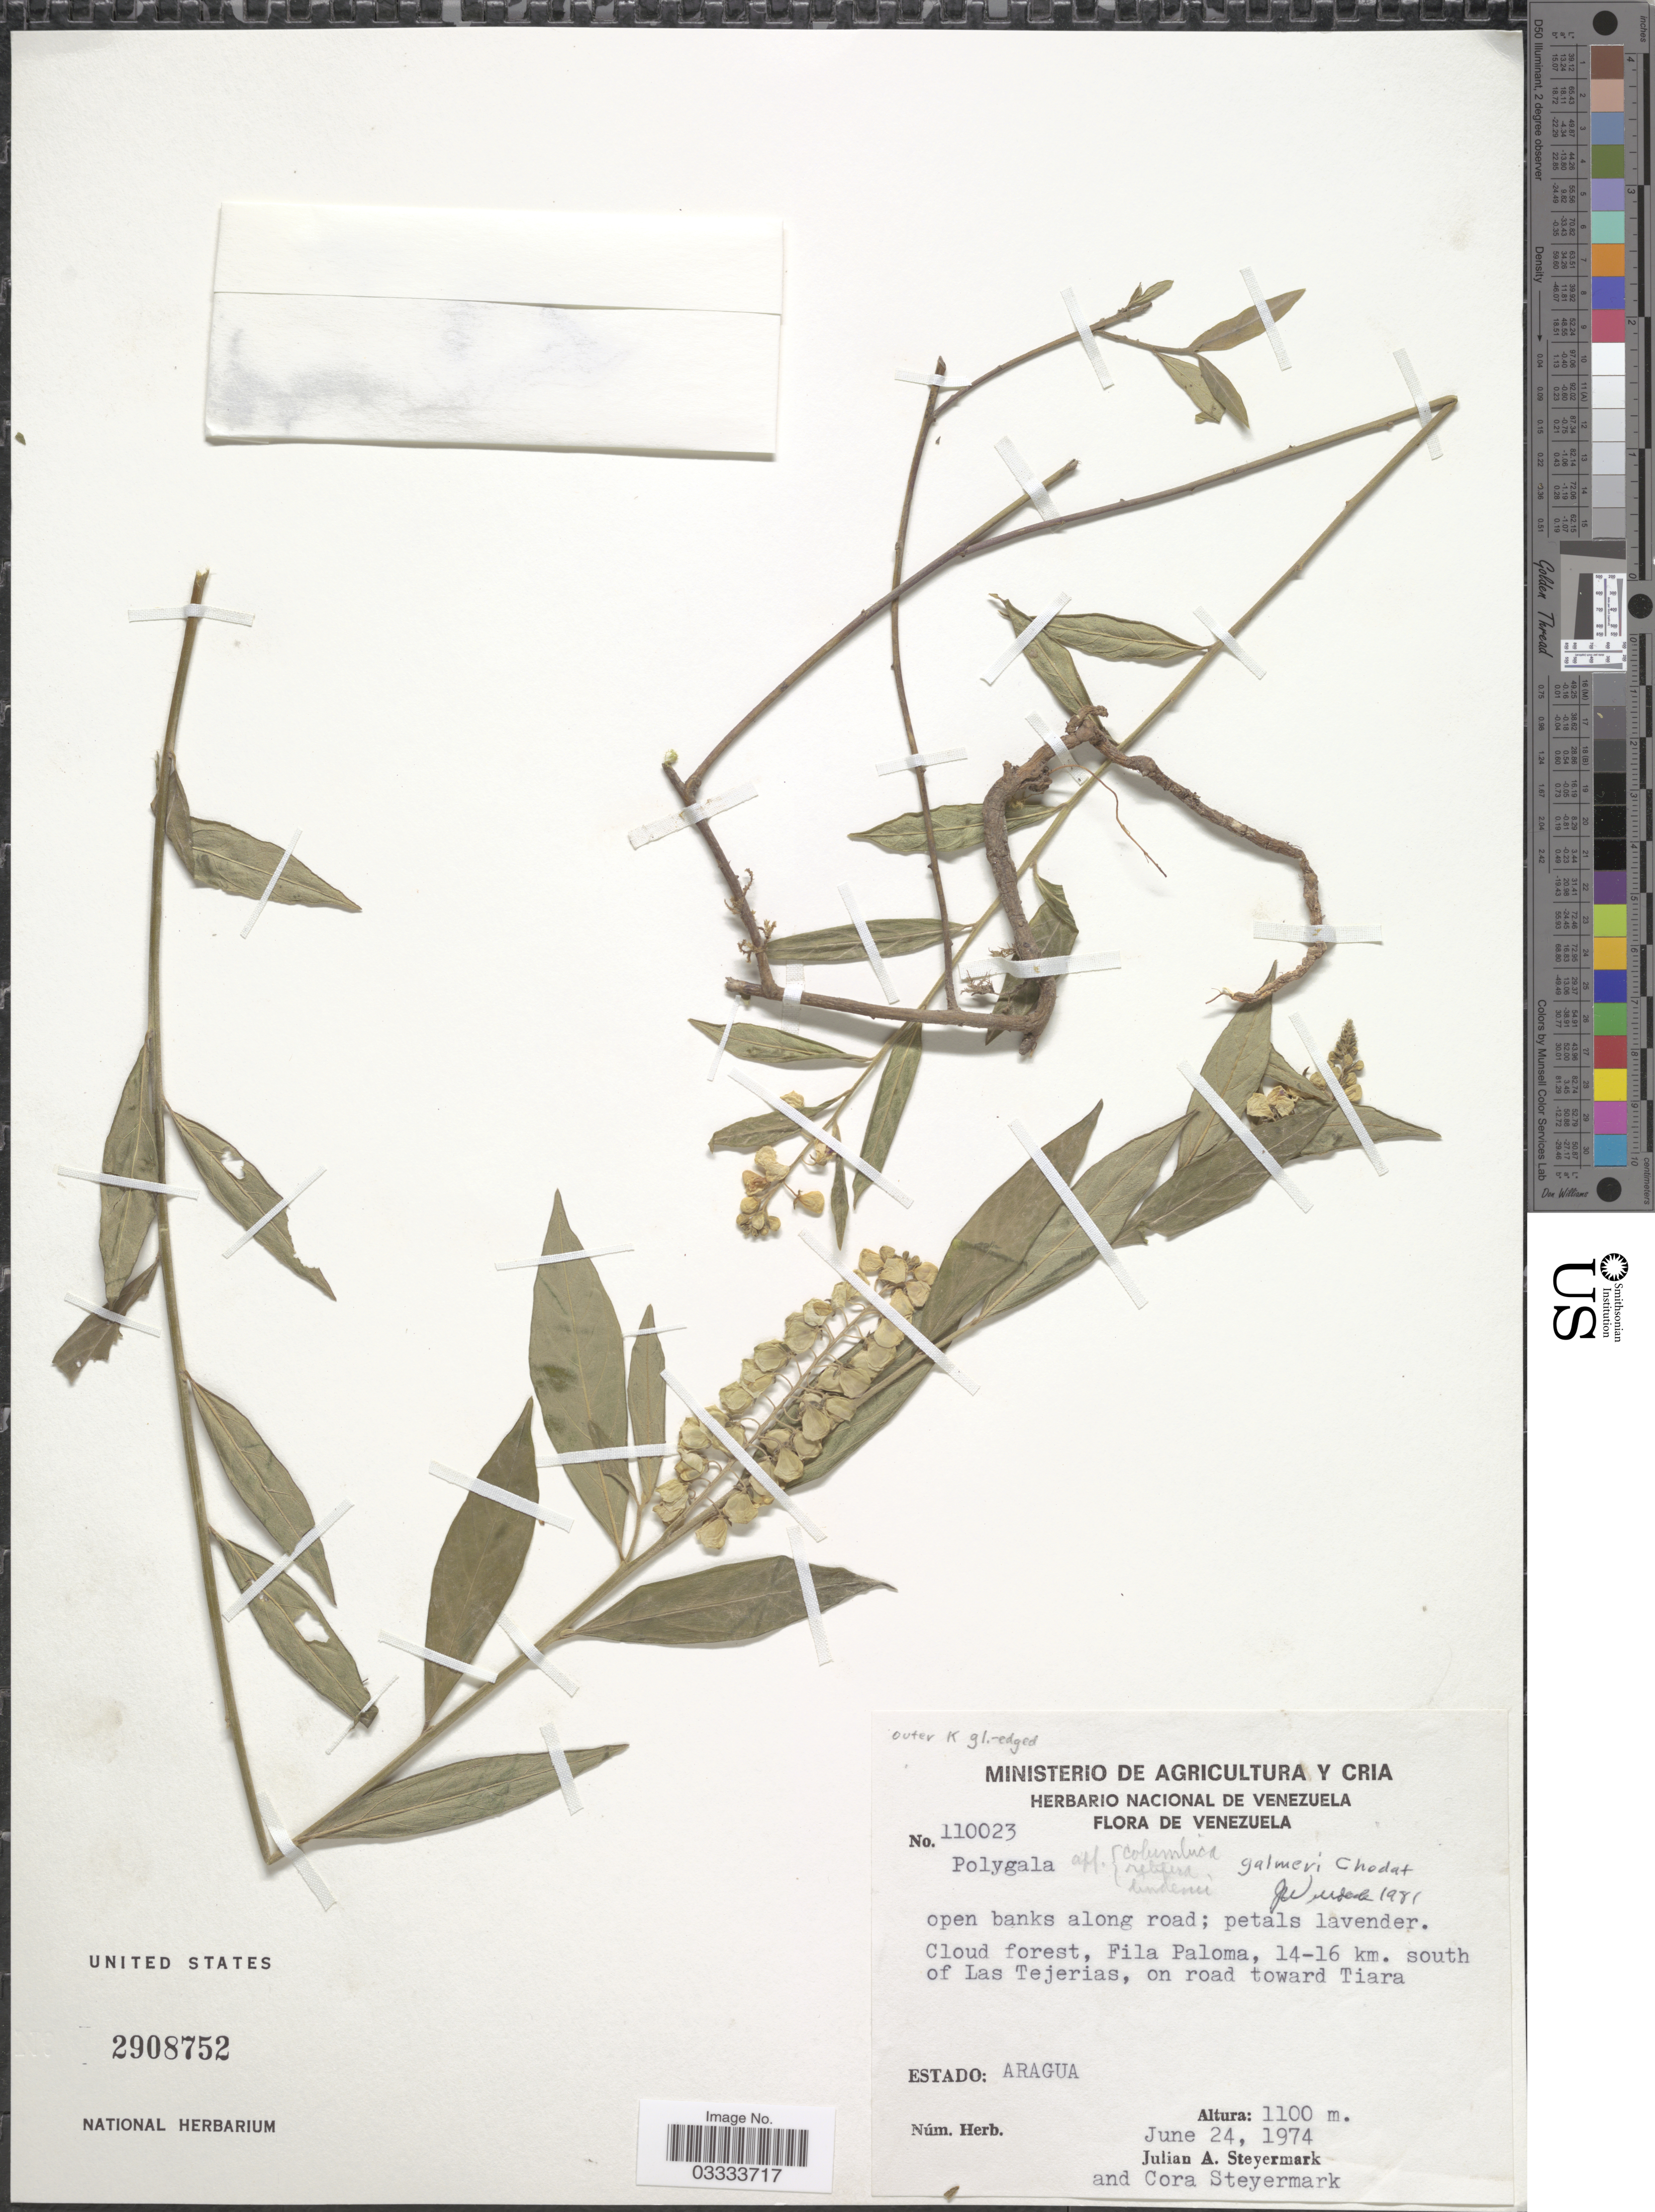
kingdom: Plantae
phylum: Tracheophyta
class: Magnoliopsida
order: Fabales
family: Polygalaceae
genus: Asemeia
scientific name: Asemeia galmeri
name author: (Chodat) J.F.B. Pastore & J.R. Abbott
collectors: J. Steyermark & C. Steyermark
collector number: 110023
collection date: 1974-06-24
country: Venezuela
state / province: Aragua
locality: Fila Paloma, 14-16 km. south of Las Tejerias, on road toward Tiara.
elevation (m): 1100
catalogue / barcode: US 2908752